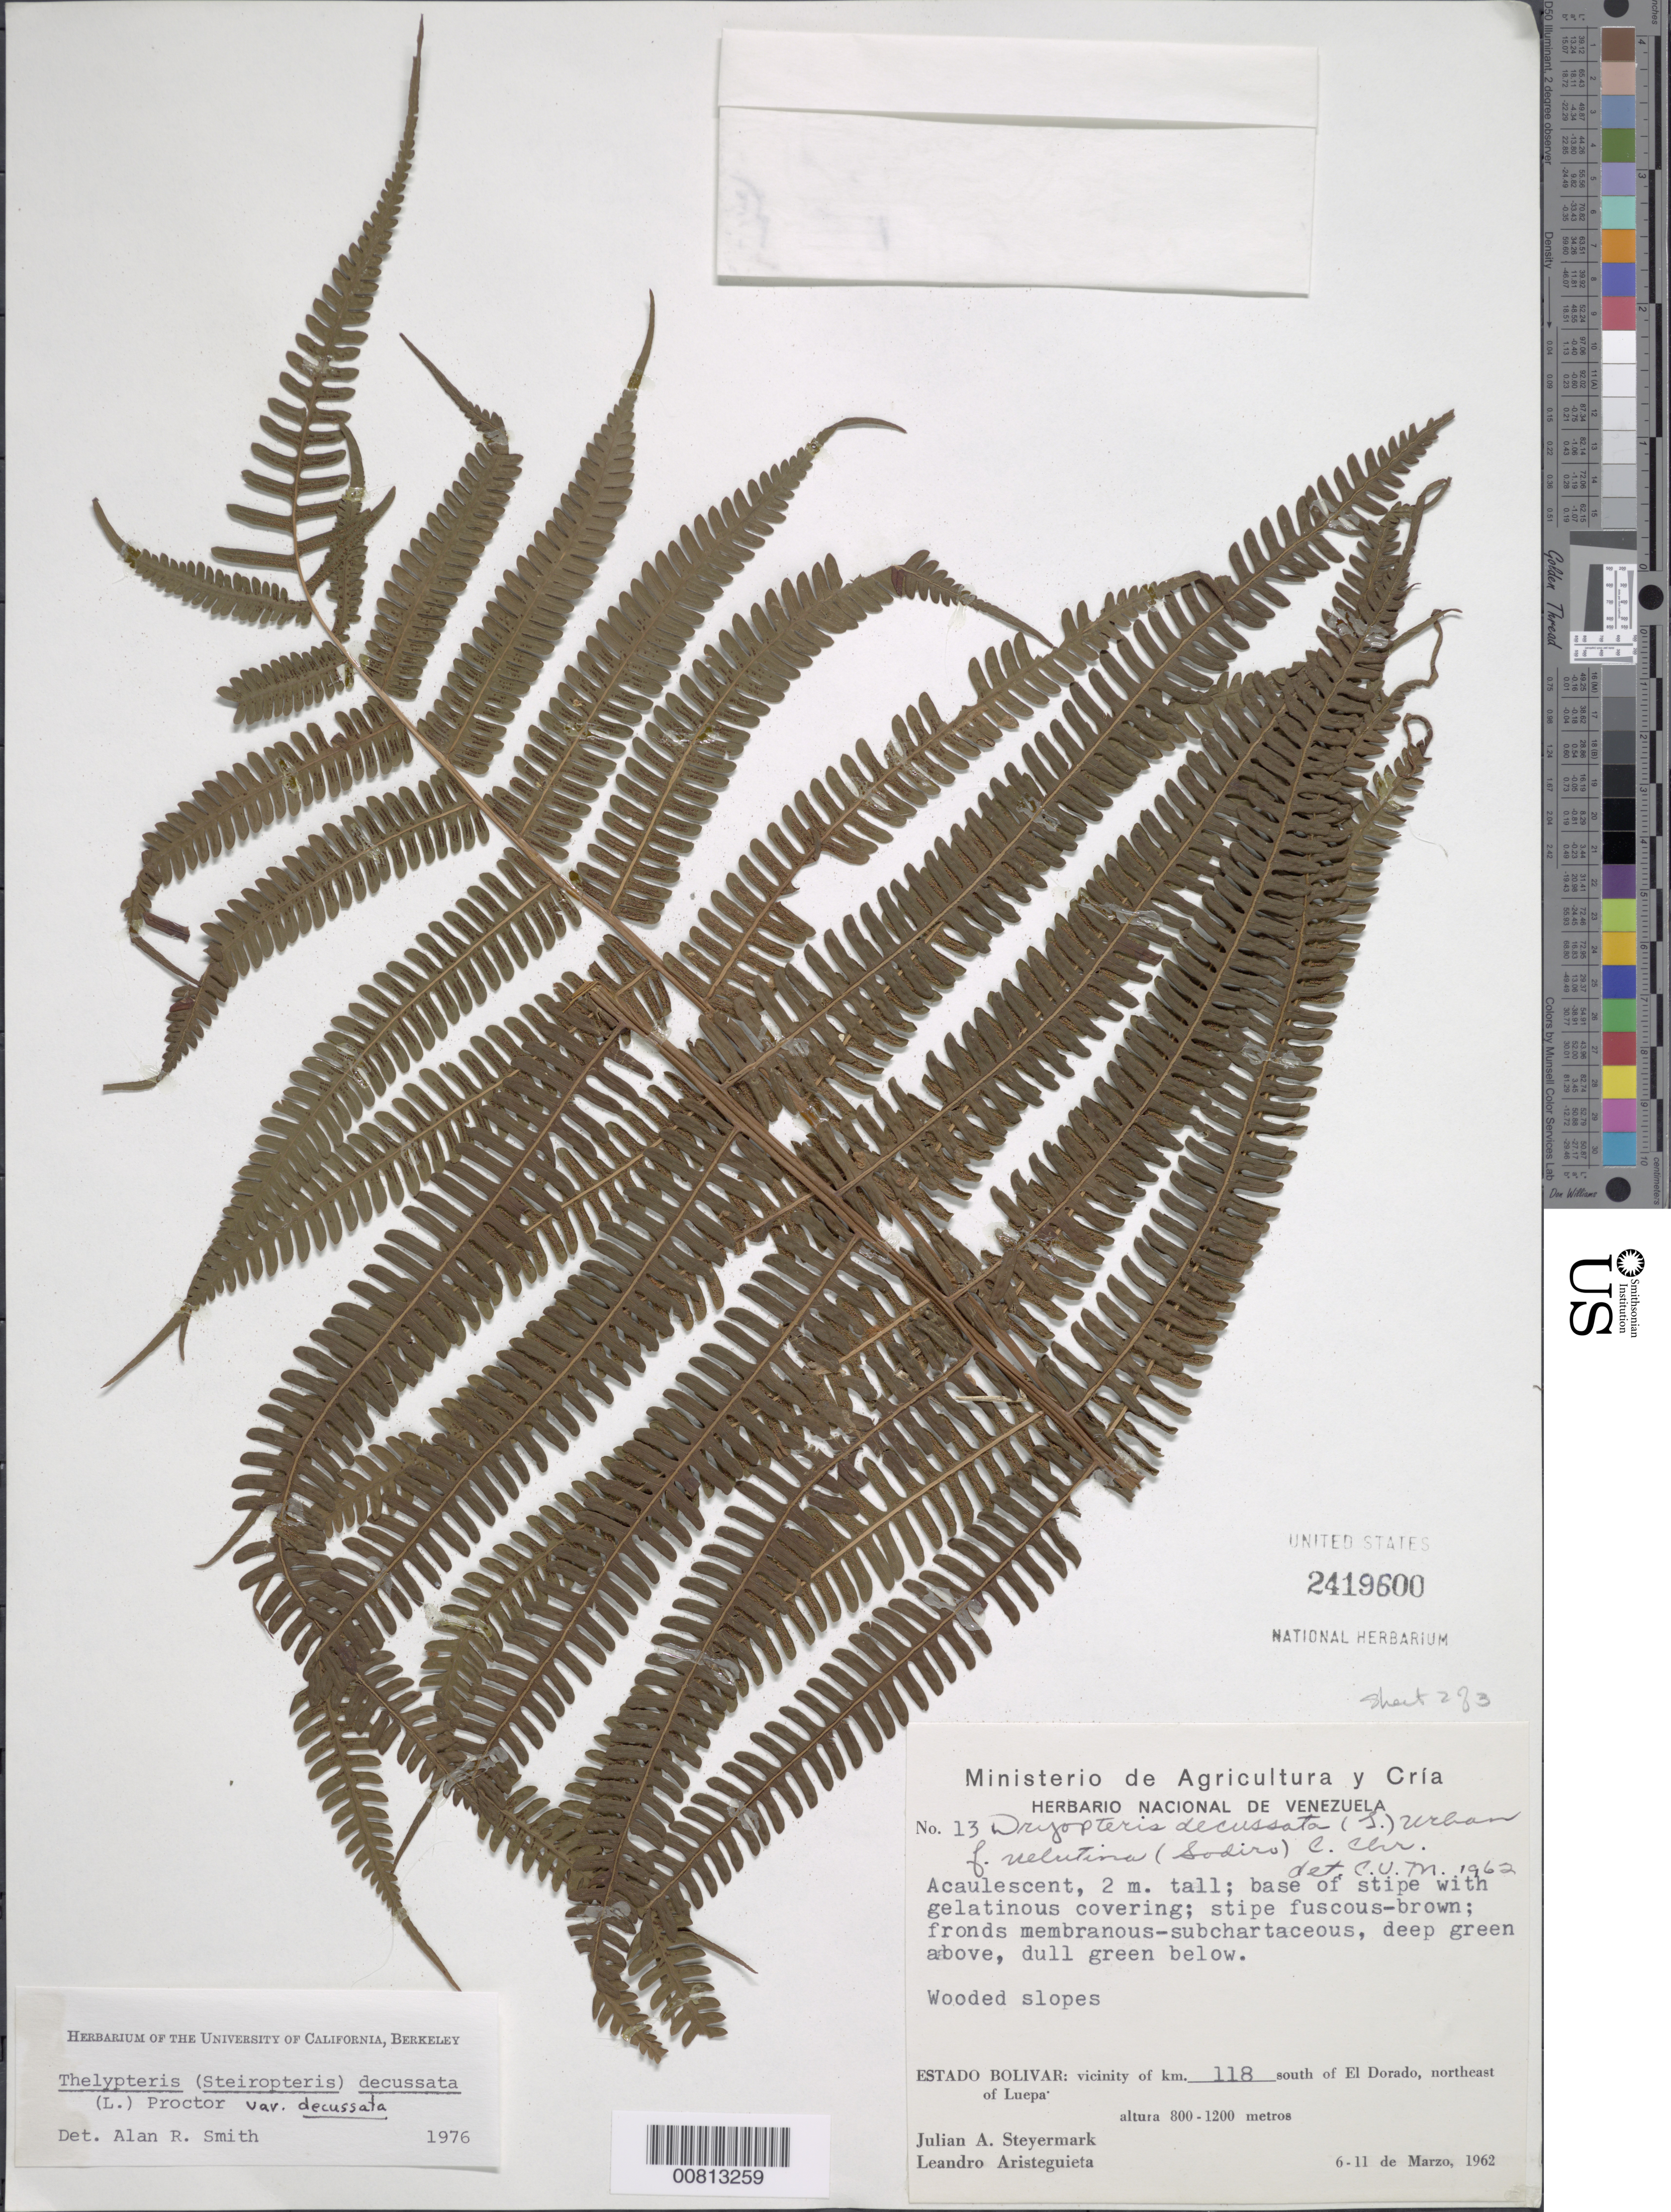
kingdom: Plantae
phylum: Tracheophyta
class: Polypodiopsida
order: Polypodiales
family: Thelypteridaceae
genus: Steiropteris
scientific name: Steiropteris decussata var. decussata (L.) comb. nov., ined. 2015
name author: (L.)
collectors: J. Steyermark & L. Aristeguieta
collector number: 13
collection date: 1962-03-06/1962-03-11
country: Venezuela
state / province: Bolivar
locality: Wooded slopes, vicinity of km. 118 south of El Dorado, northeast of Luepa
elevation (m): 800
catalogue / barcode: US 2419600